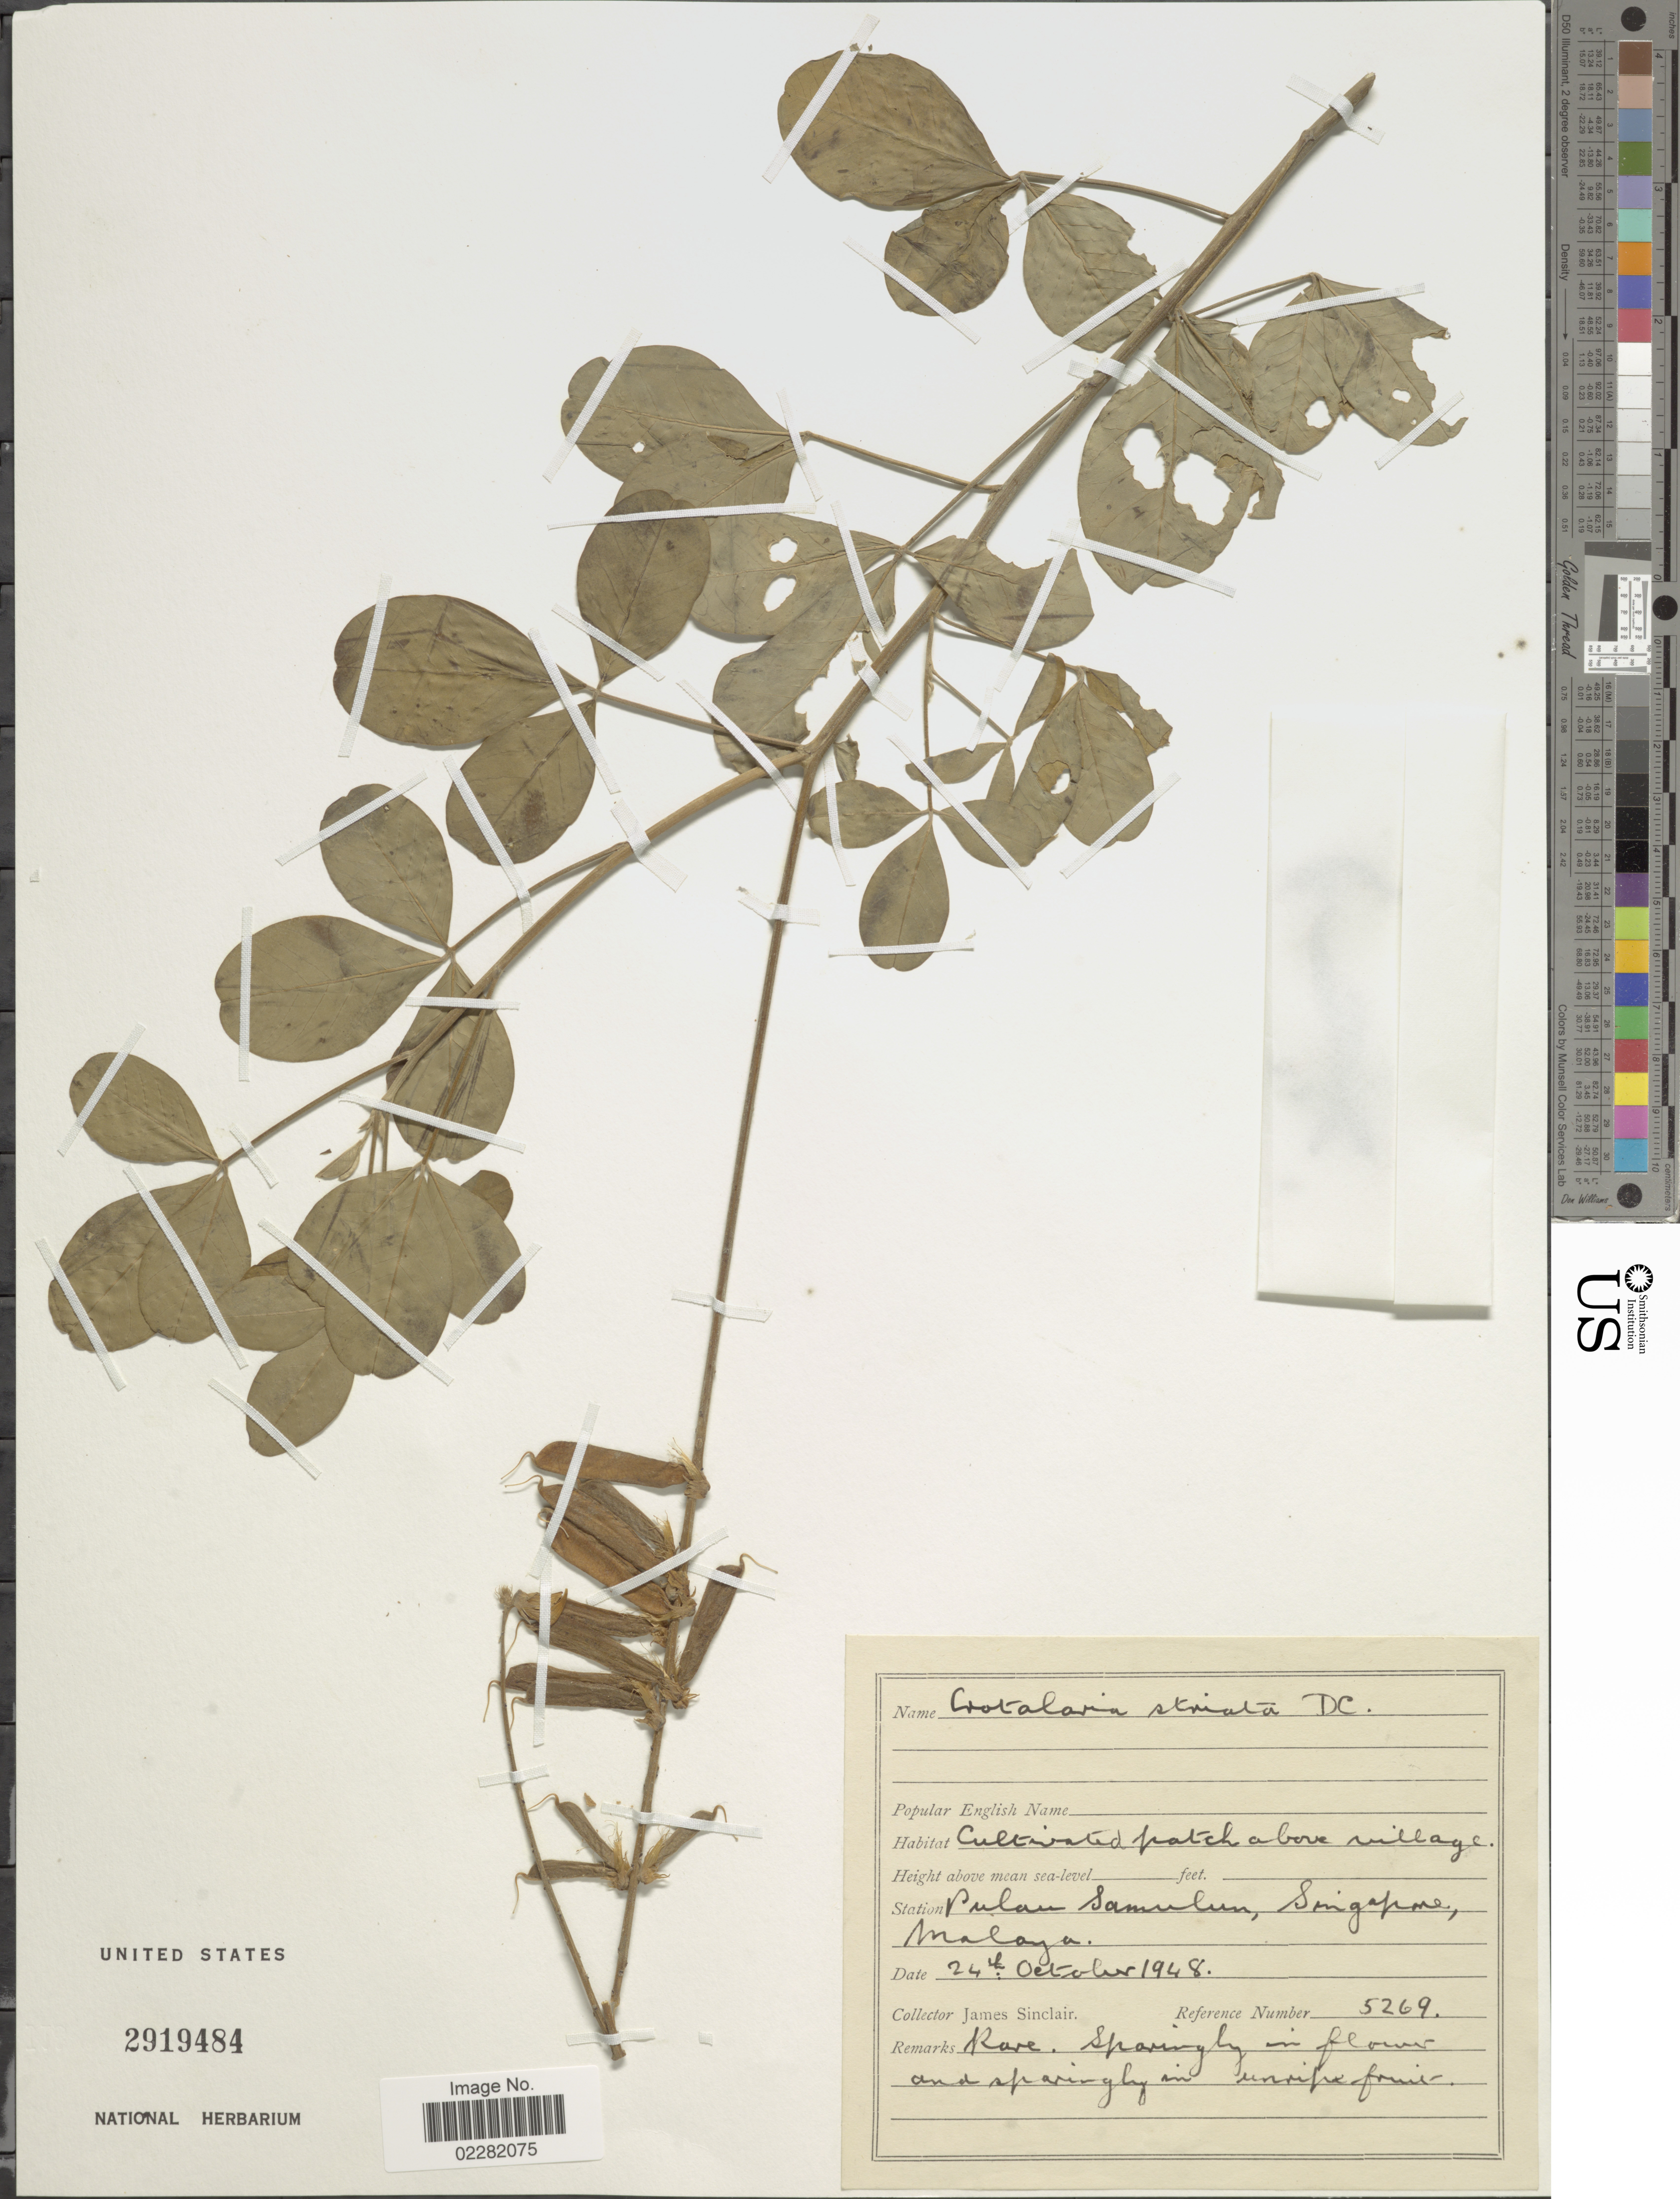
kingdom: Plantae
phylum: Tracheophyta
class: Magnoliopsida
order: Fabales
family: Fabaceae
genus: Crotalaria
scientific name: Crotalaria pallida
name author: Aiton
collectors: J. Sinclair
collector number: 5269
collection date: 1948-10-24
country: Singapore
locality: Cultivated patch above village, Pulau Samulun, Malaya.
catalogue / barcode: US 2919484